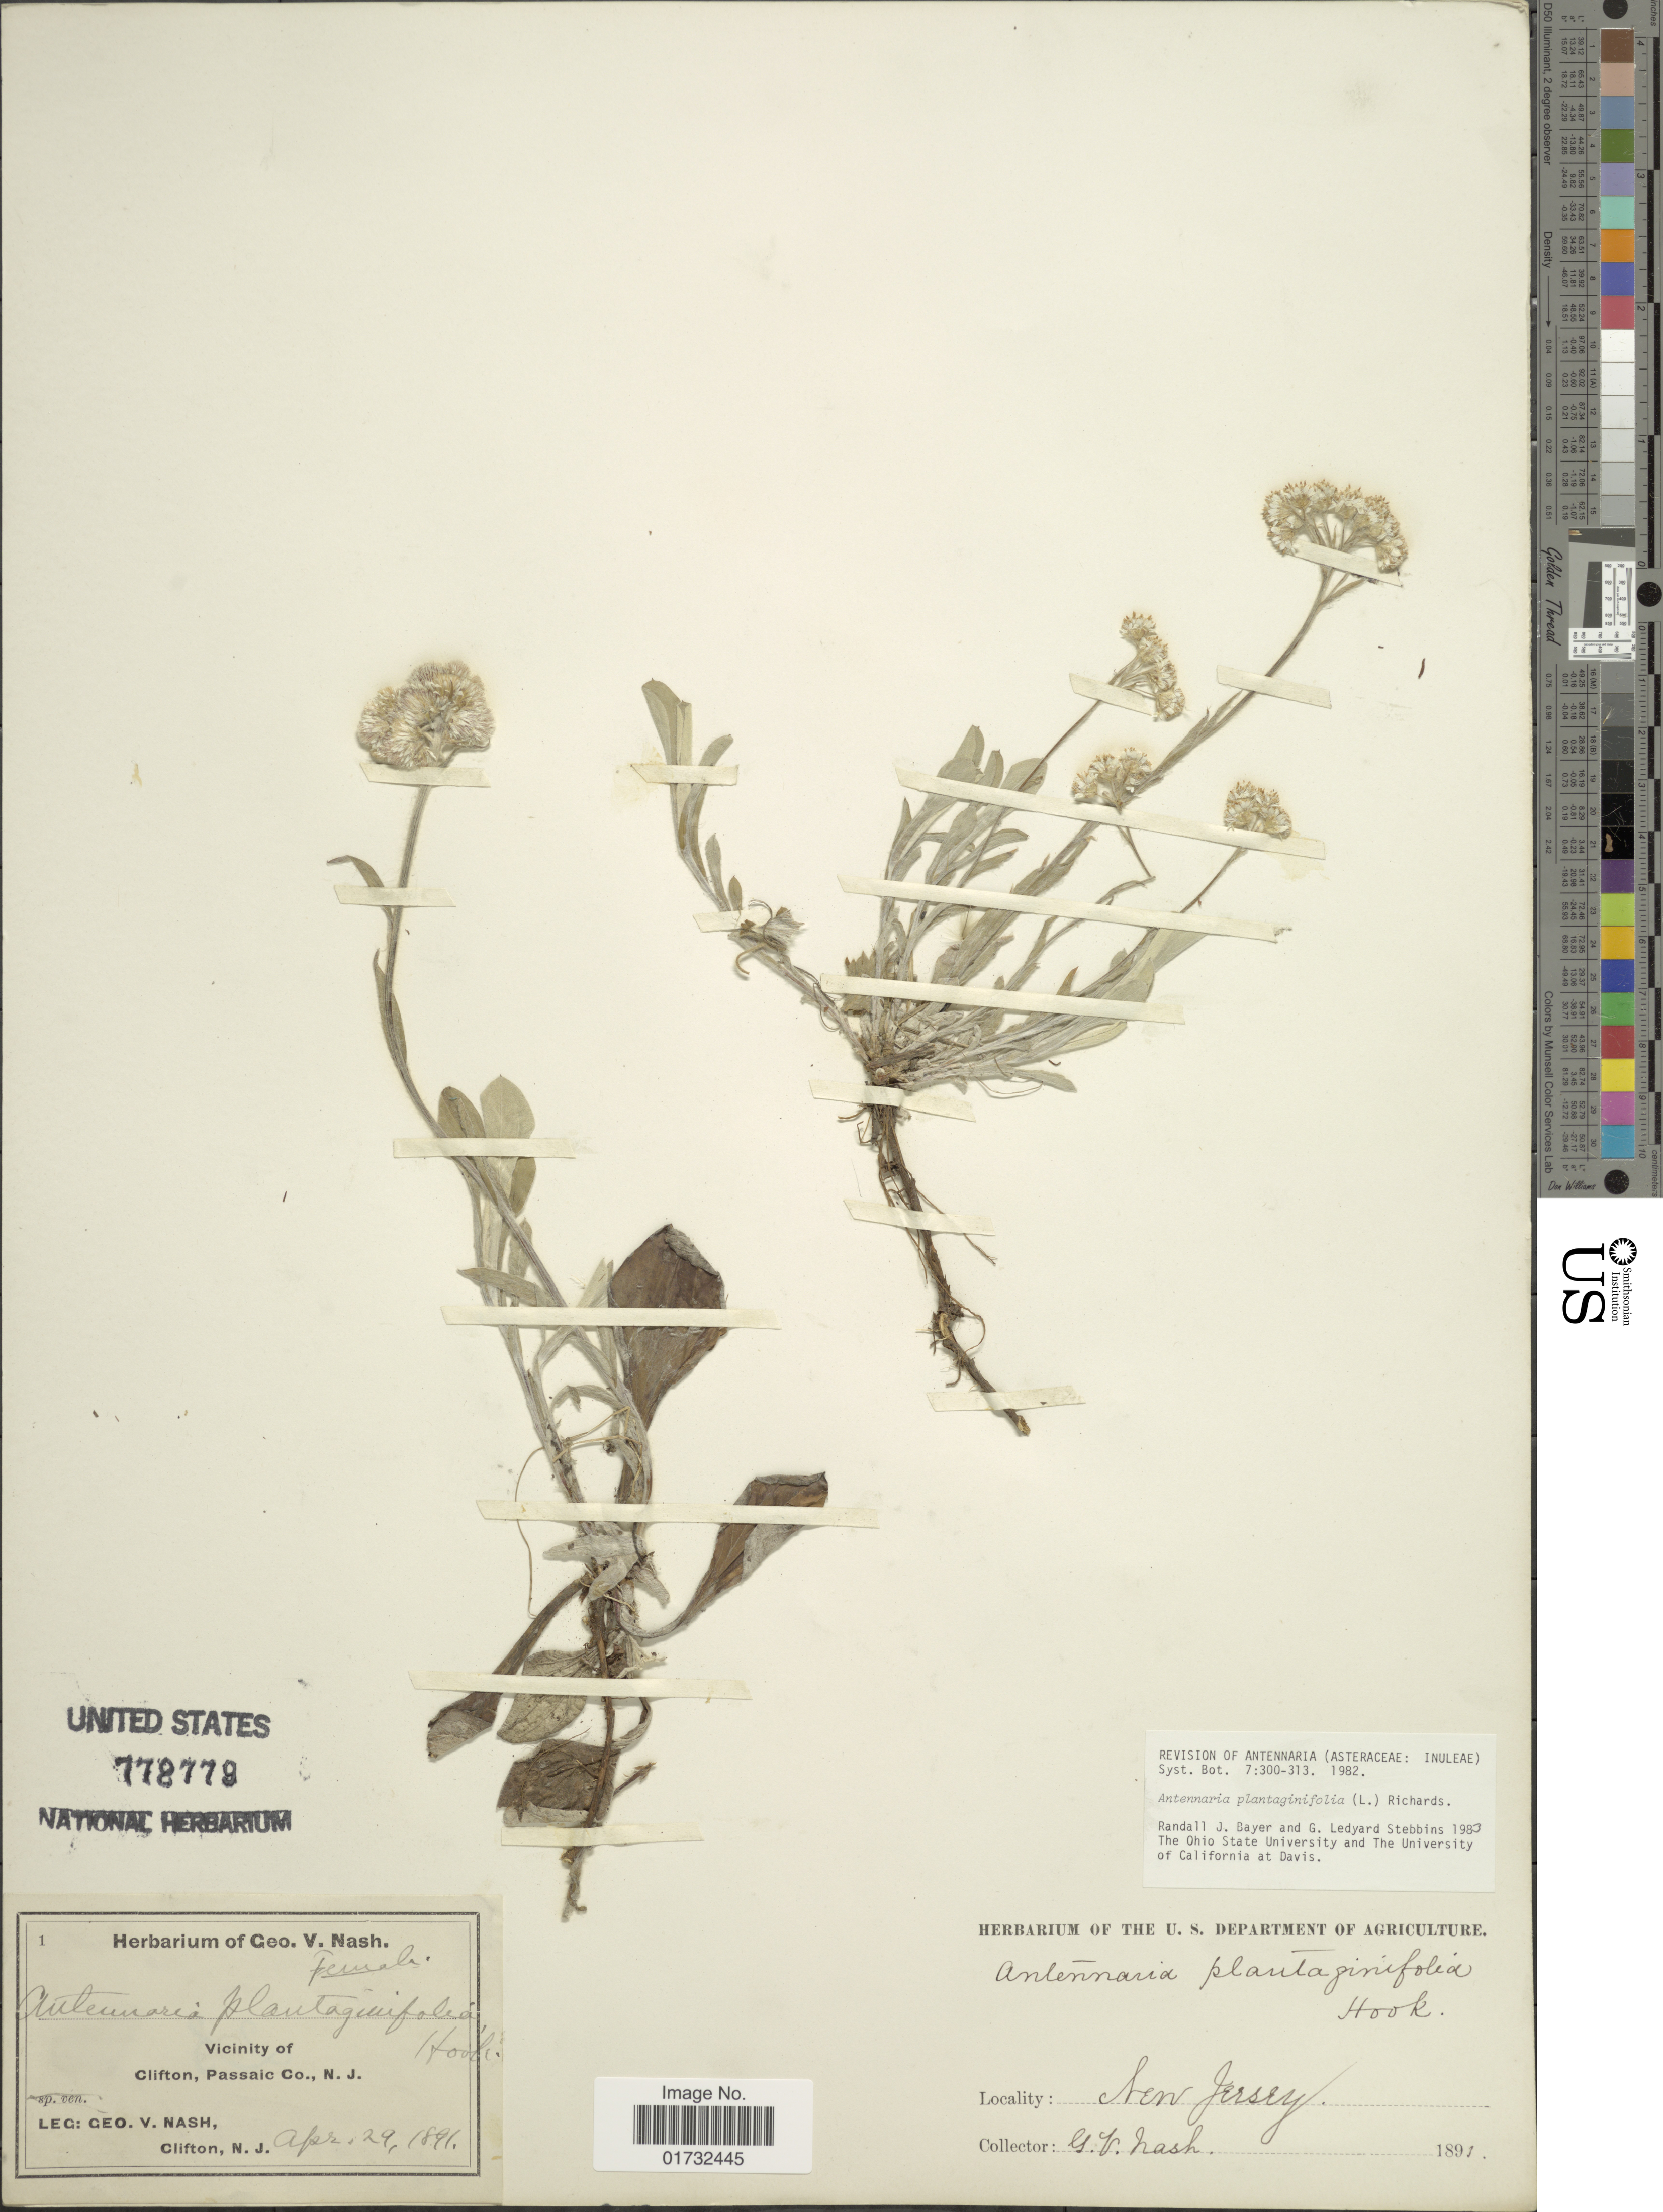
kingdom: Plantae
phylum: Tracheophyta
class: Magnoliopsida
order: Asterales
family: Asteraceae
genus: Antennaria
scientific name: Antennaria plantaginifolia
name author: (L.) Richardson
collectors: G. V. Nash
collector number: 1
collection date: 1891-04-29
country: United States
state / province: New Jersey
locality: Vicinity of Clifton, Passaic Co.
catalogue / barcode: US 778779